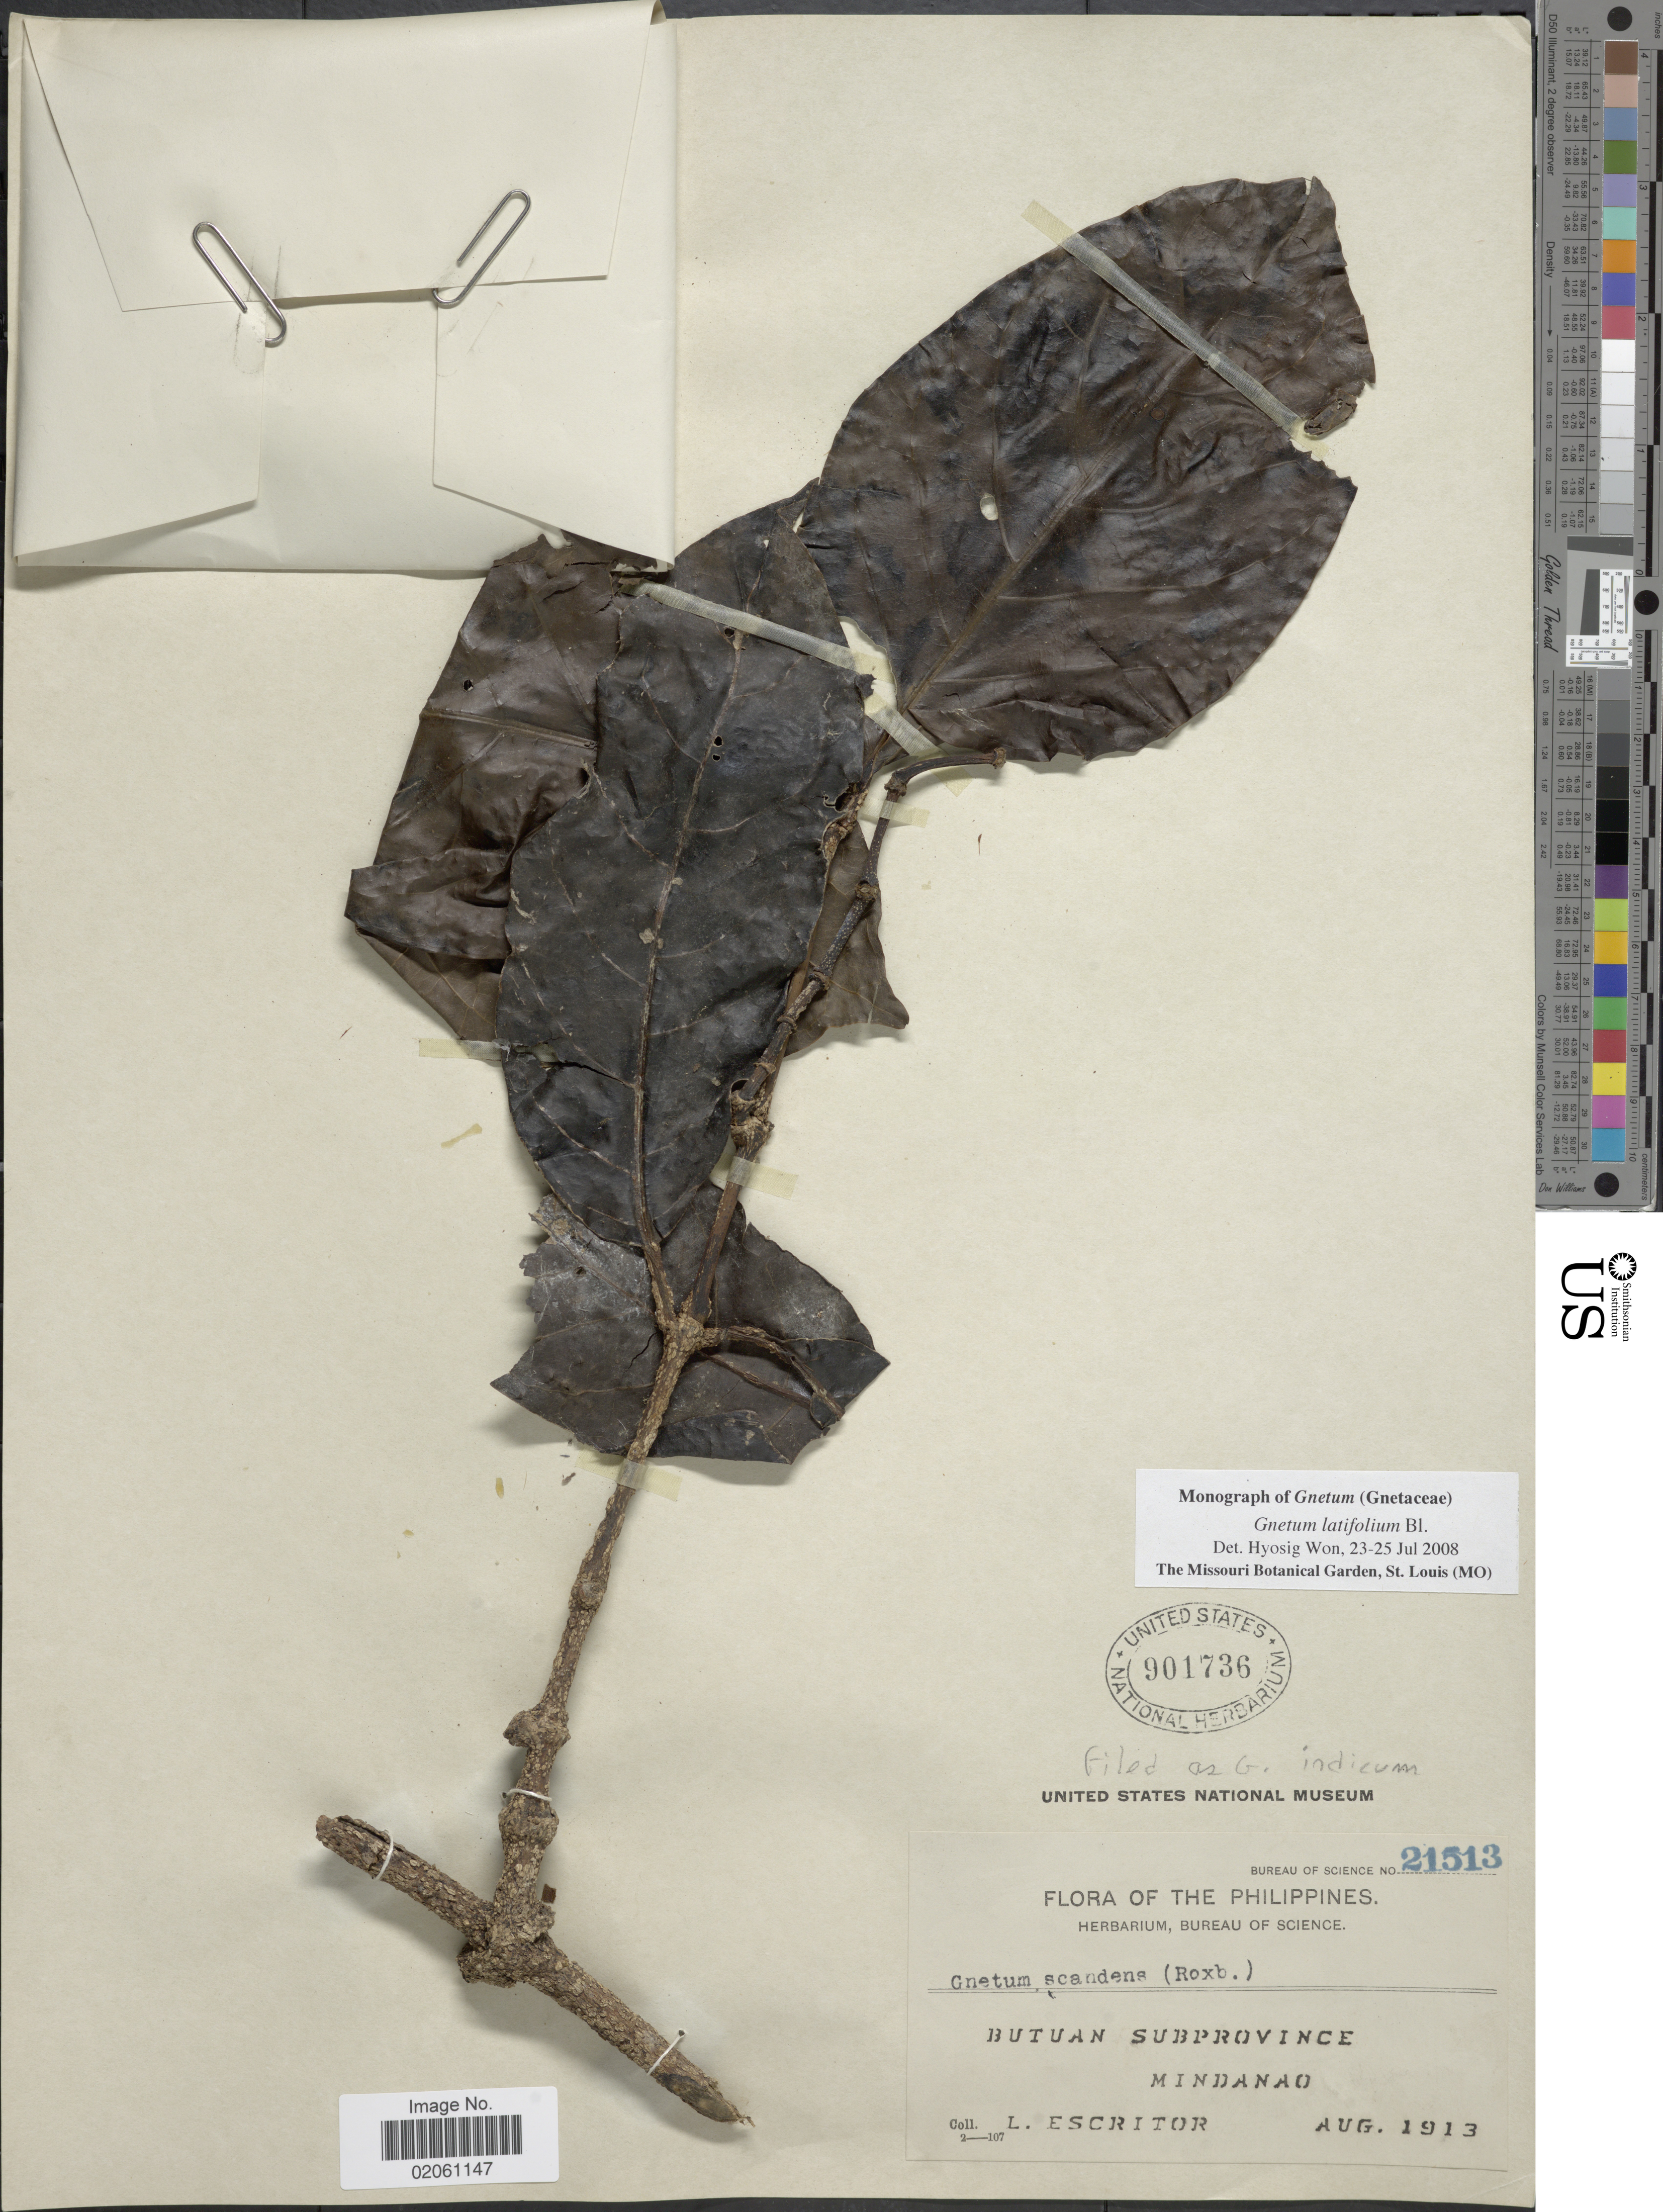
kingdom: Plantae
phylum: Tracheophyta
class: Gnetopsida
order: Gnetales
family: Gnetaceae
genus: Gnetum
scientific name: Gnetum indicum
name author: (Lour.) Merr.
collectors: L. Escritor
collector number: Bureau of Science 21513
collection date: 1913-08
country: Philippines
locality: Butuan Subprovince. Mindanao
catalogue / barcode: US 901736